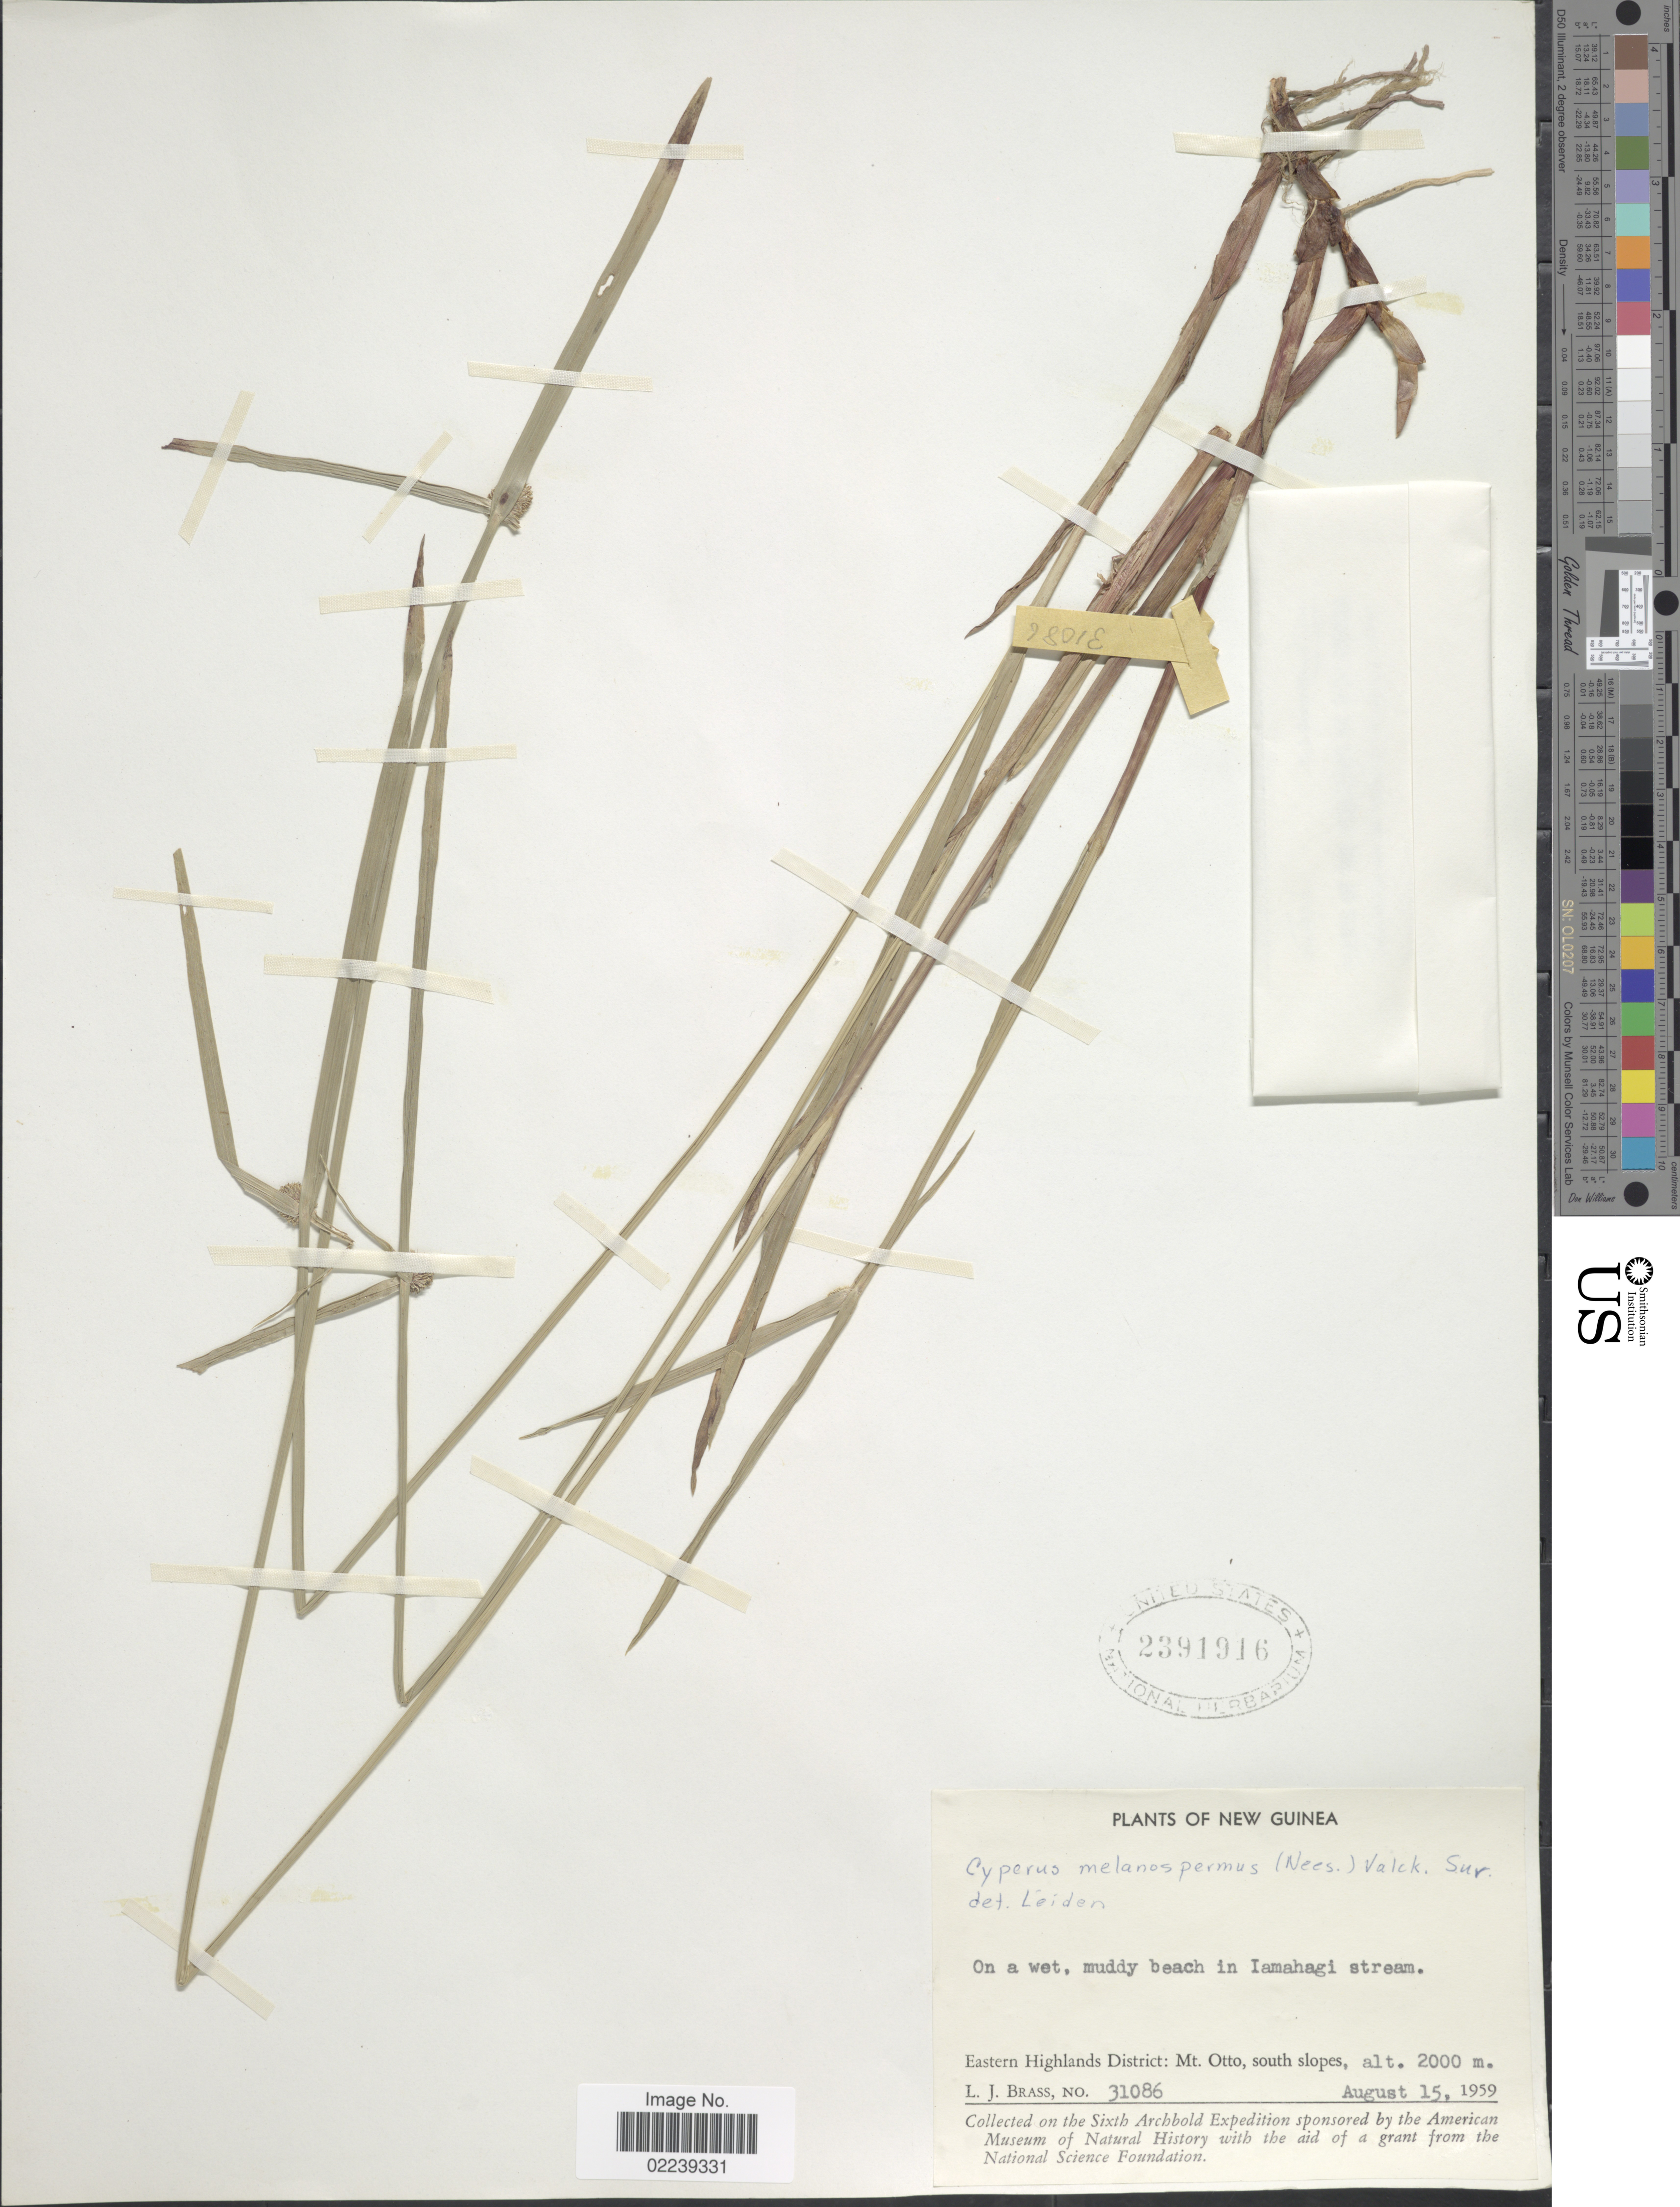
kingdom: Plantae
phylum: Tracheophyta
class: Liliopsida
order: Poales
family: Cyperaceae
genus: Cyperus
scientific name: Cyperus melanospermus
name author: (Nees) Valck. Sur.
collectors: L. J. Brass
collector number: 31086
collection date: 1959-08-15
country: Papua New Guinea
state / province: Eastern Highlands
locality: New Guinea, On a wet, muddy beach in Iamahagi stream, Eastern Highlands District: Mt Otto, south slopes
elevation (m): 2000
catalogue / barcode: US 2391916